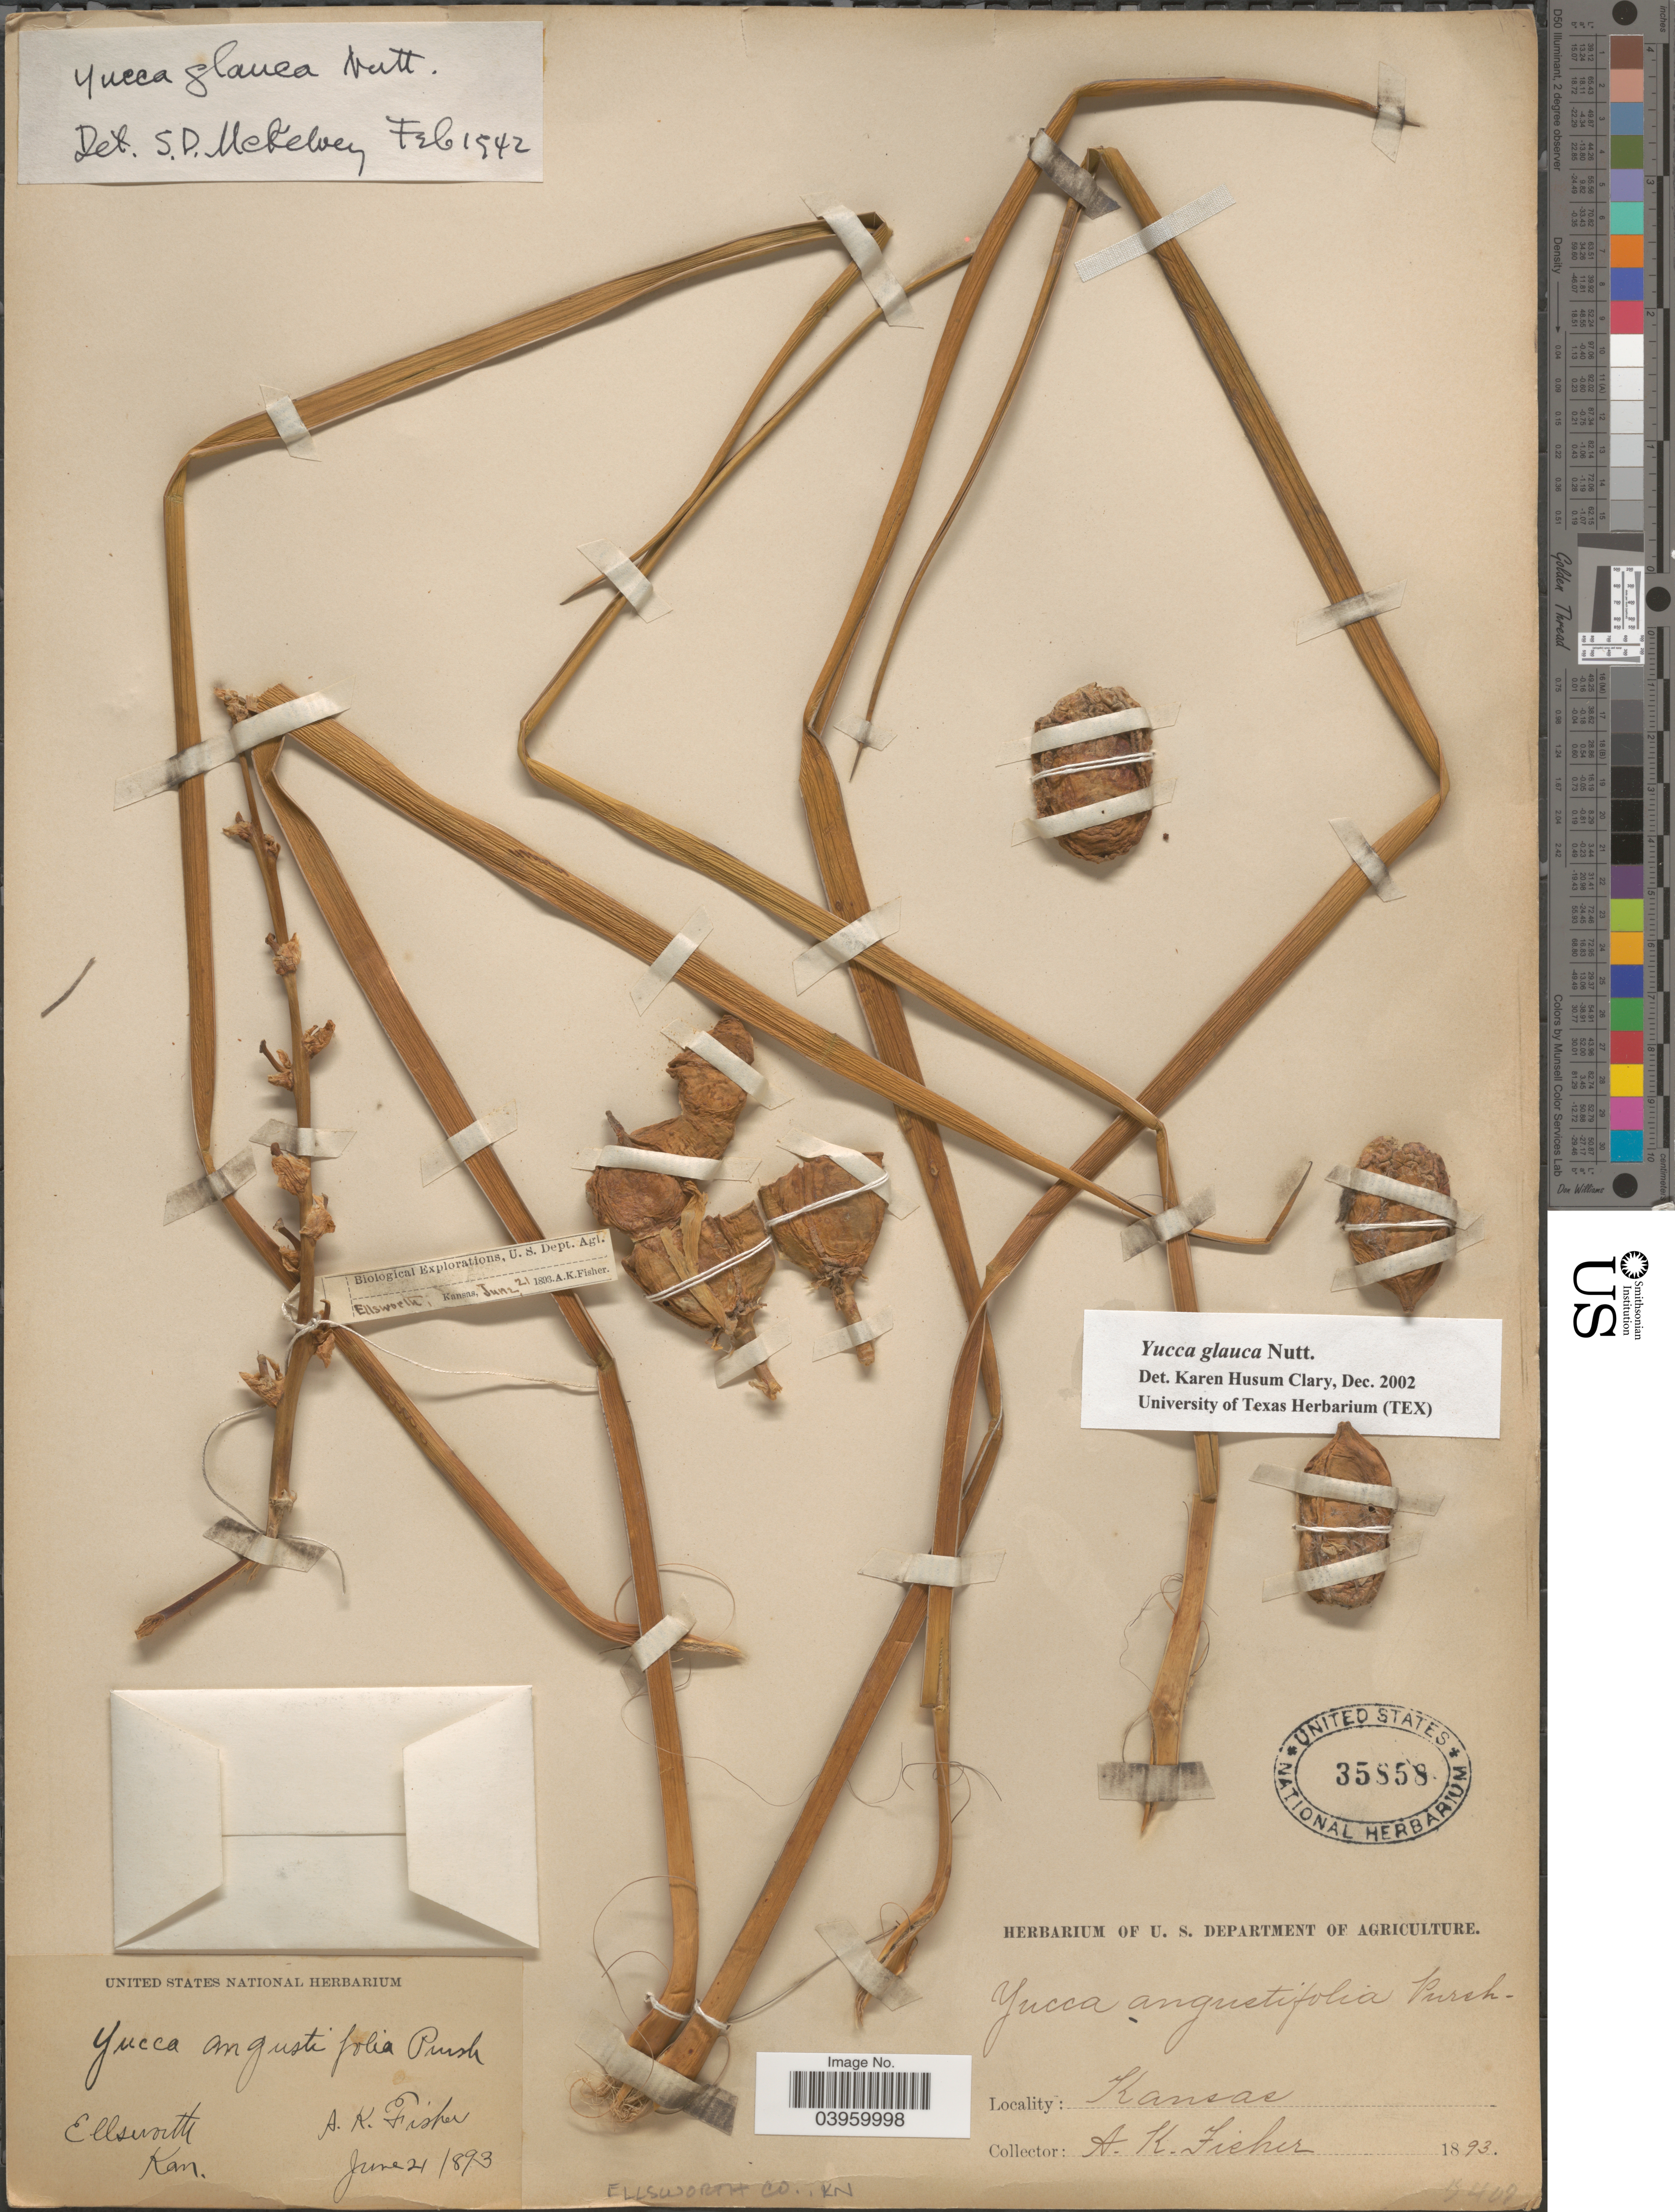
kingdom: Plantae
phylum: Tracheophyta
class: Liliopsida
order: Asparagales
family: Asparagaceae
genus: Yucca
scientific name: Yucca glauca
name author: Nutt.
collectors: A. K. Fisher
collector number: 3402*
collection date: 1893-06-21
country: United States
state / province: Kansas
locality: Ellsworth Co. Ellsworth.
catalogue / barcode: US 35858